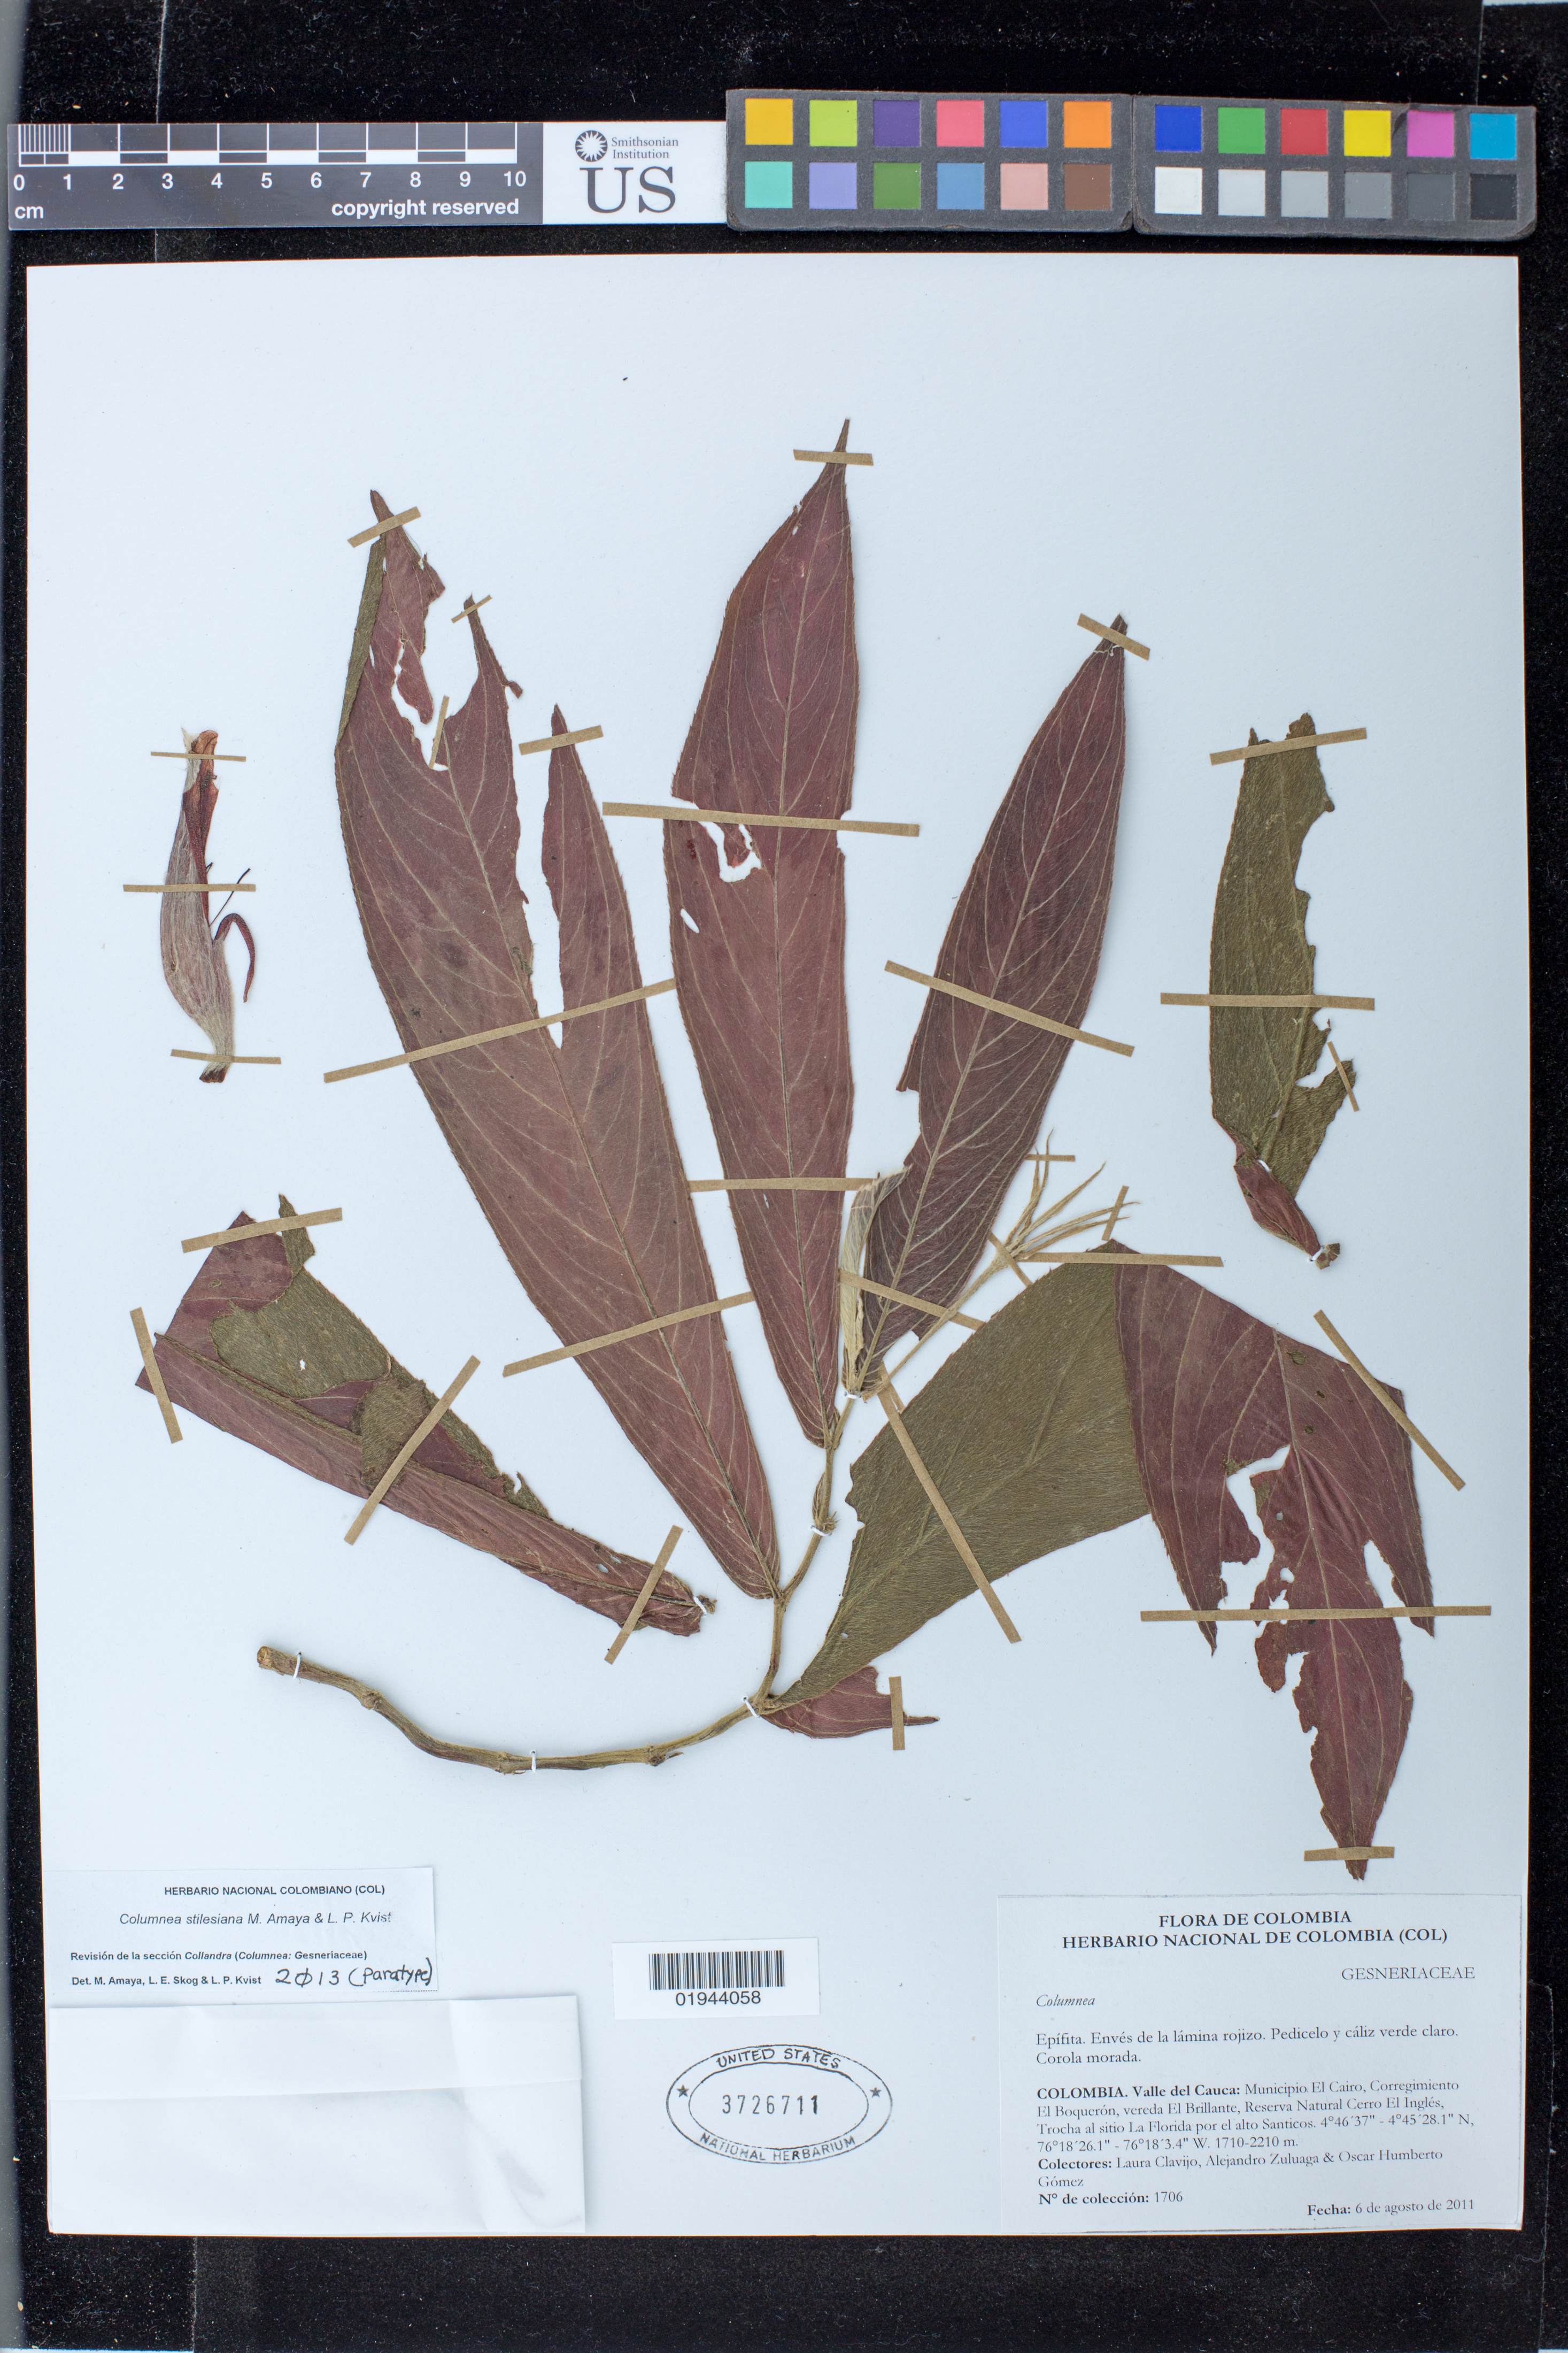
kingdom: Plantae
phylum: Tracheophyta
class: Magnoliopsida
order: Lamiales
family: Gesneriaceae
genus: Columnea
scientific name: Columnea stilesiana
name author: M. Amaya & L.P. Kvist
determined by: Amaya-Márquez, M.; Skog, Laurence E.; Kvist, L. P.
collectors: L. Clavijo, A. Zuluaga & O. H. Marín-Gómez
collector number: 1706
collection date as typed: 6 de agosto de 2011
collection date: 2011-08-06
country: Colombia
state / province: Valle del Cauca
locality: Municipio El Cairo, Corregimiento El Boqueron, vereda El Brillante, Reserva Natural Cerro El Ingles, Trocha al sitio La Florida por el alto Santicos.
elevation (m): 1710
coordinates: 4 45 28.1 N, 76 18 26.1 W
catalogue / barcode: US 3726711